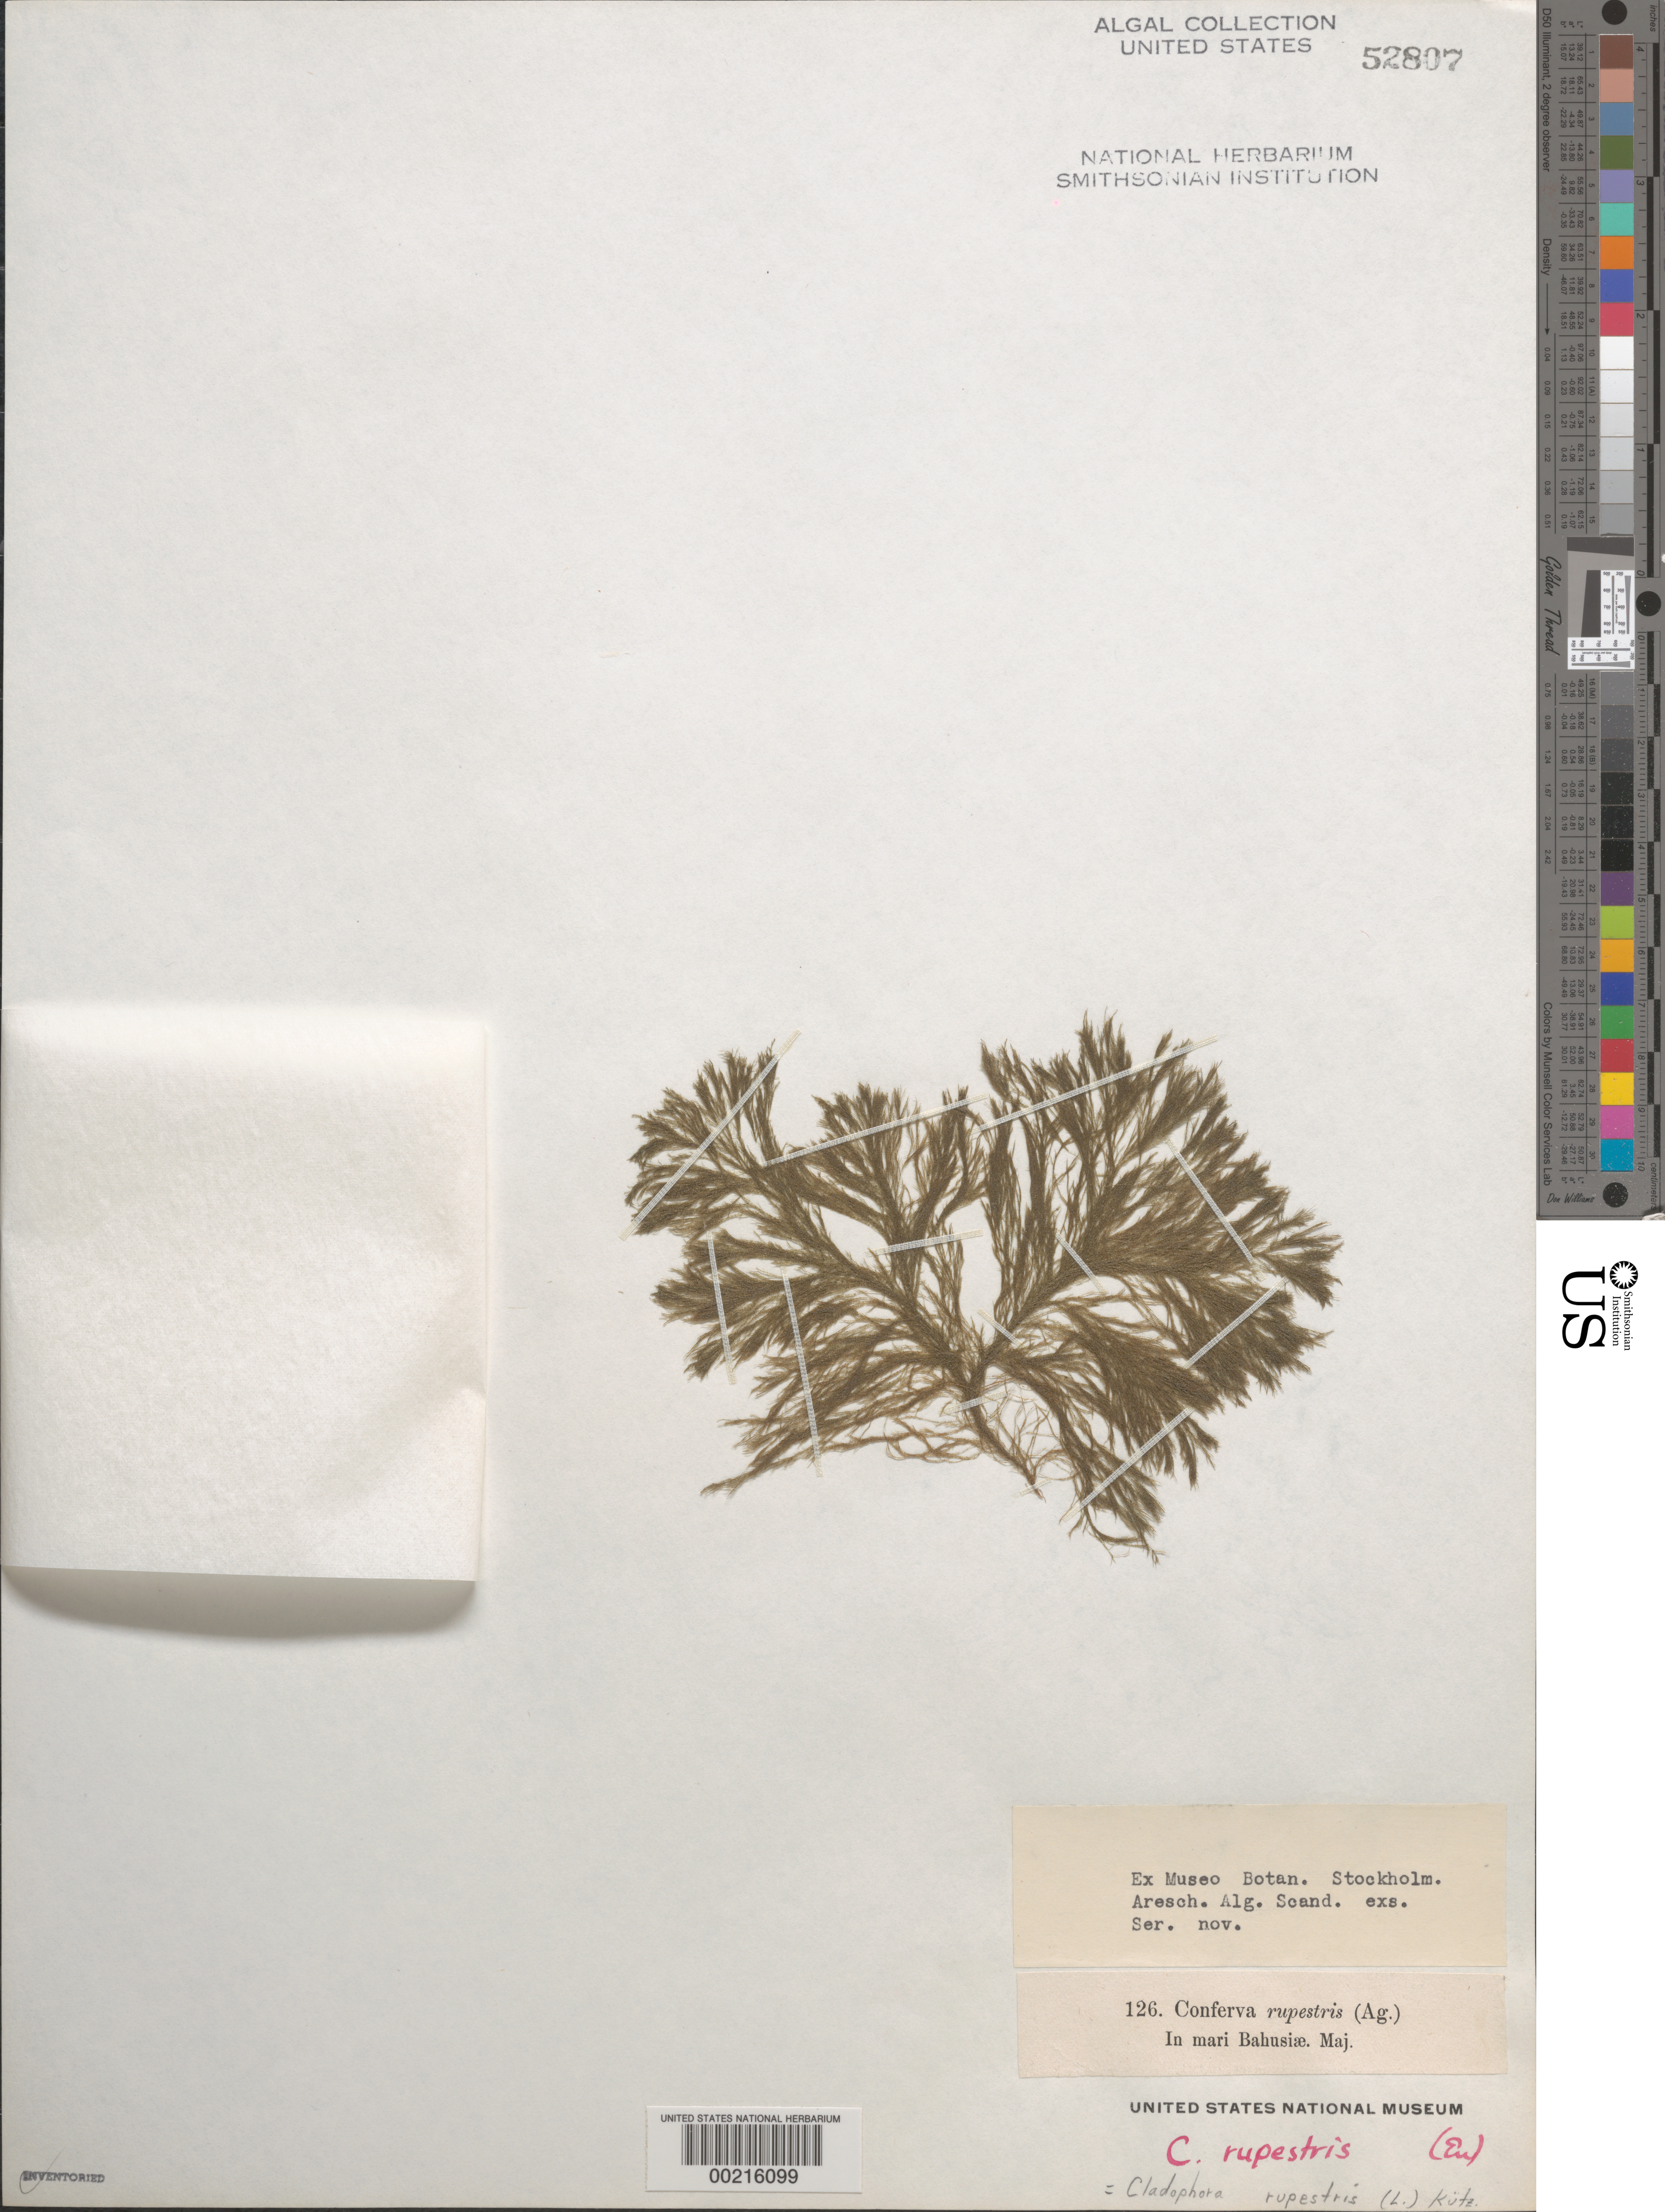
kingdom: Plantae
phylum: Chlorophyta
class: Ulvophyceae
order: Cladophorales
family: Cladophoraceae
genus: Cladophora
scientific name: Cladophora rupestris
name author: (Roth) Kütz.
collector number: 126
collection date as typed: May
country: Sweden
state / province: Västra Götaland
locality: Bohus bay (mari bahusia)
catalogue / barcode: US 52807